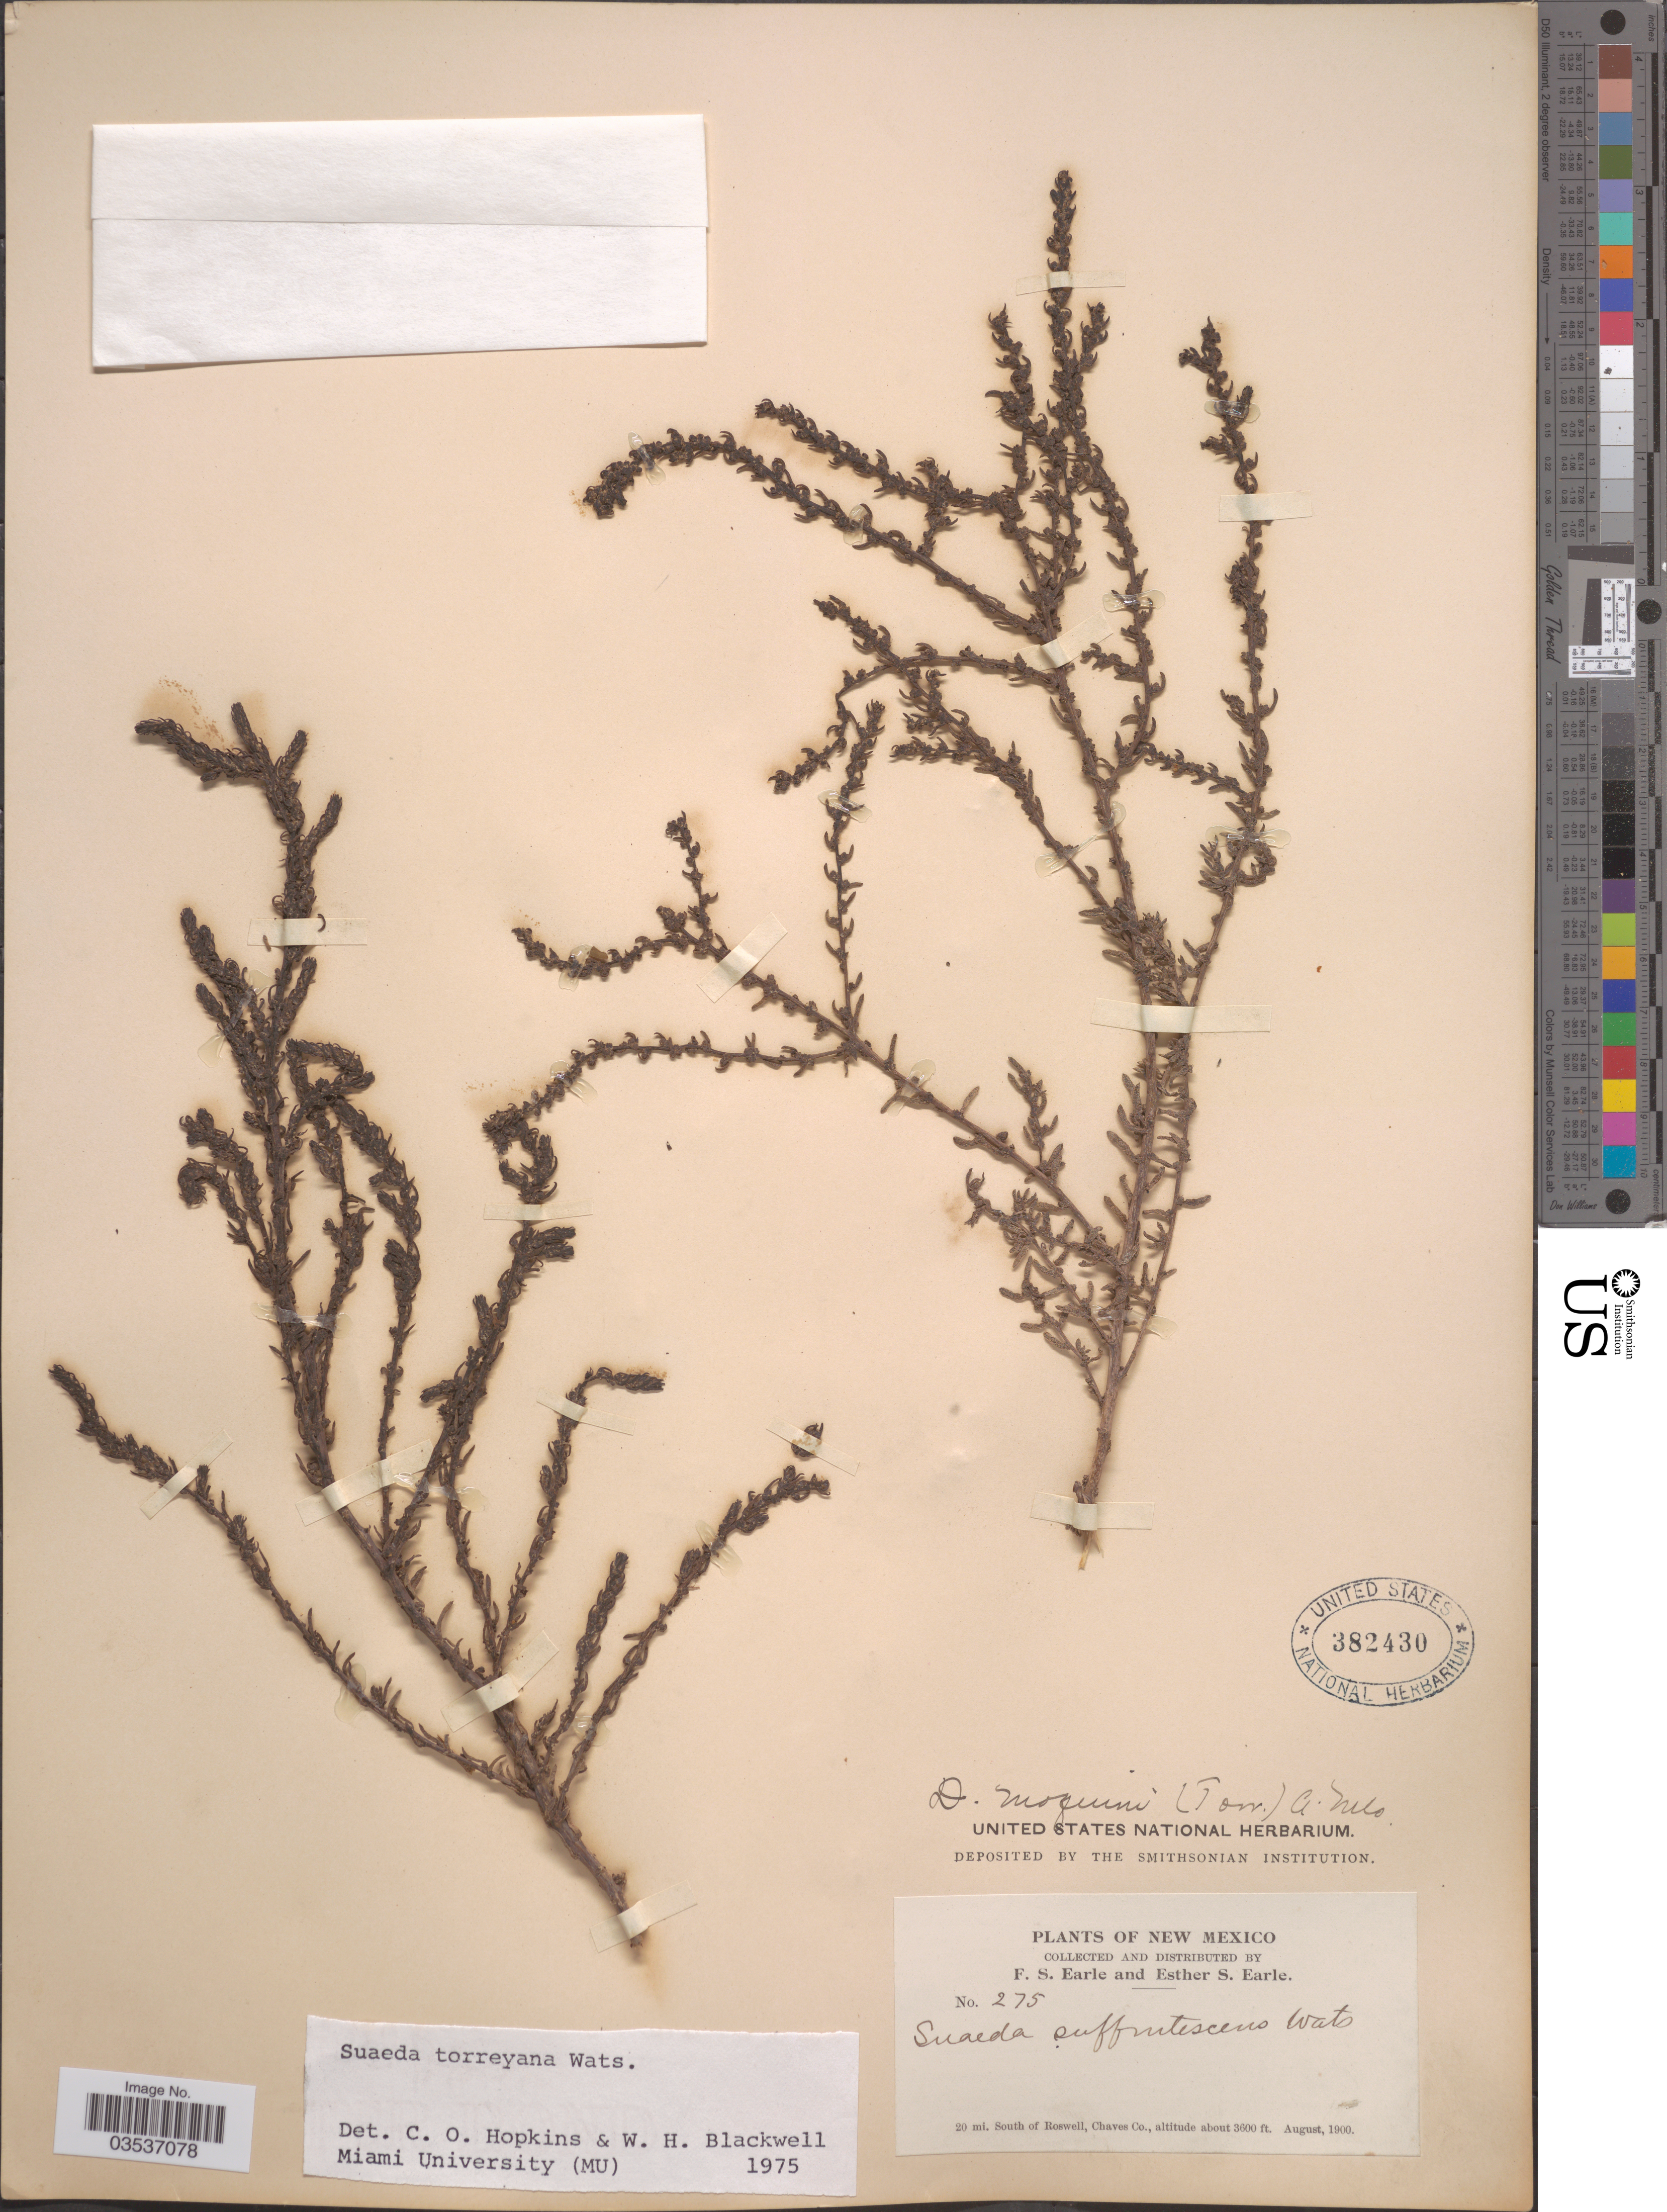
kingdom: Plantae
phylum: Tracheophyta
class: Magnoliopsida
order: Caryophyllales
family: Amaranthaceae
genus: Suaeda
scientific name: Suaeda torreyana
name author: S. Watson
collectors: F. S. Earle & E. S. Earle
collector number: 275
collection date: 1900-08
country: United States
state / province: New Mexico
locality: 20 mi. South of Roswell, Chaves Co.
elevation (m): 1097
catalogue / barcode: US 382430